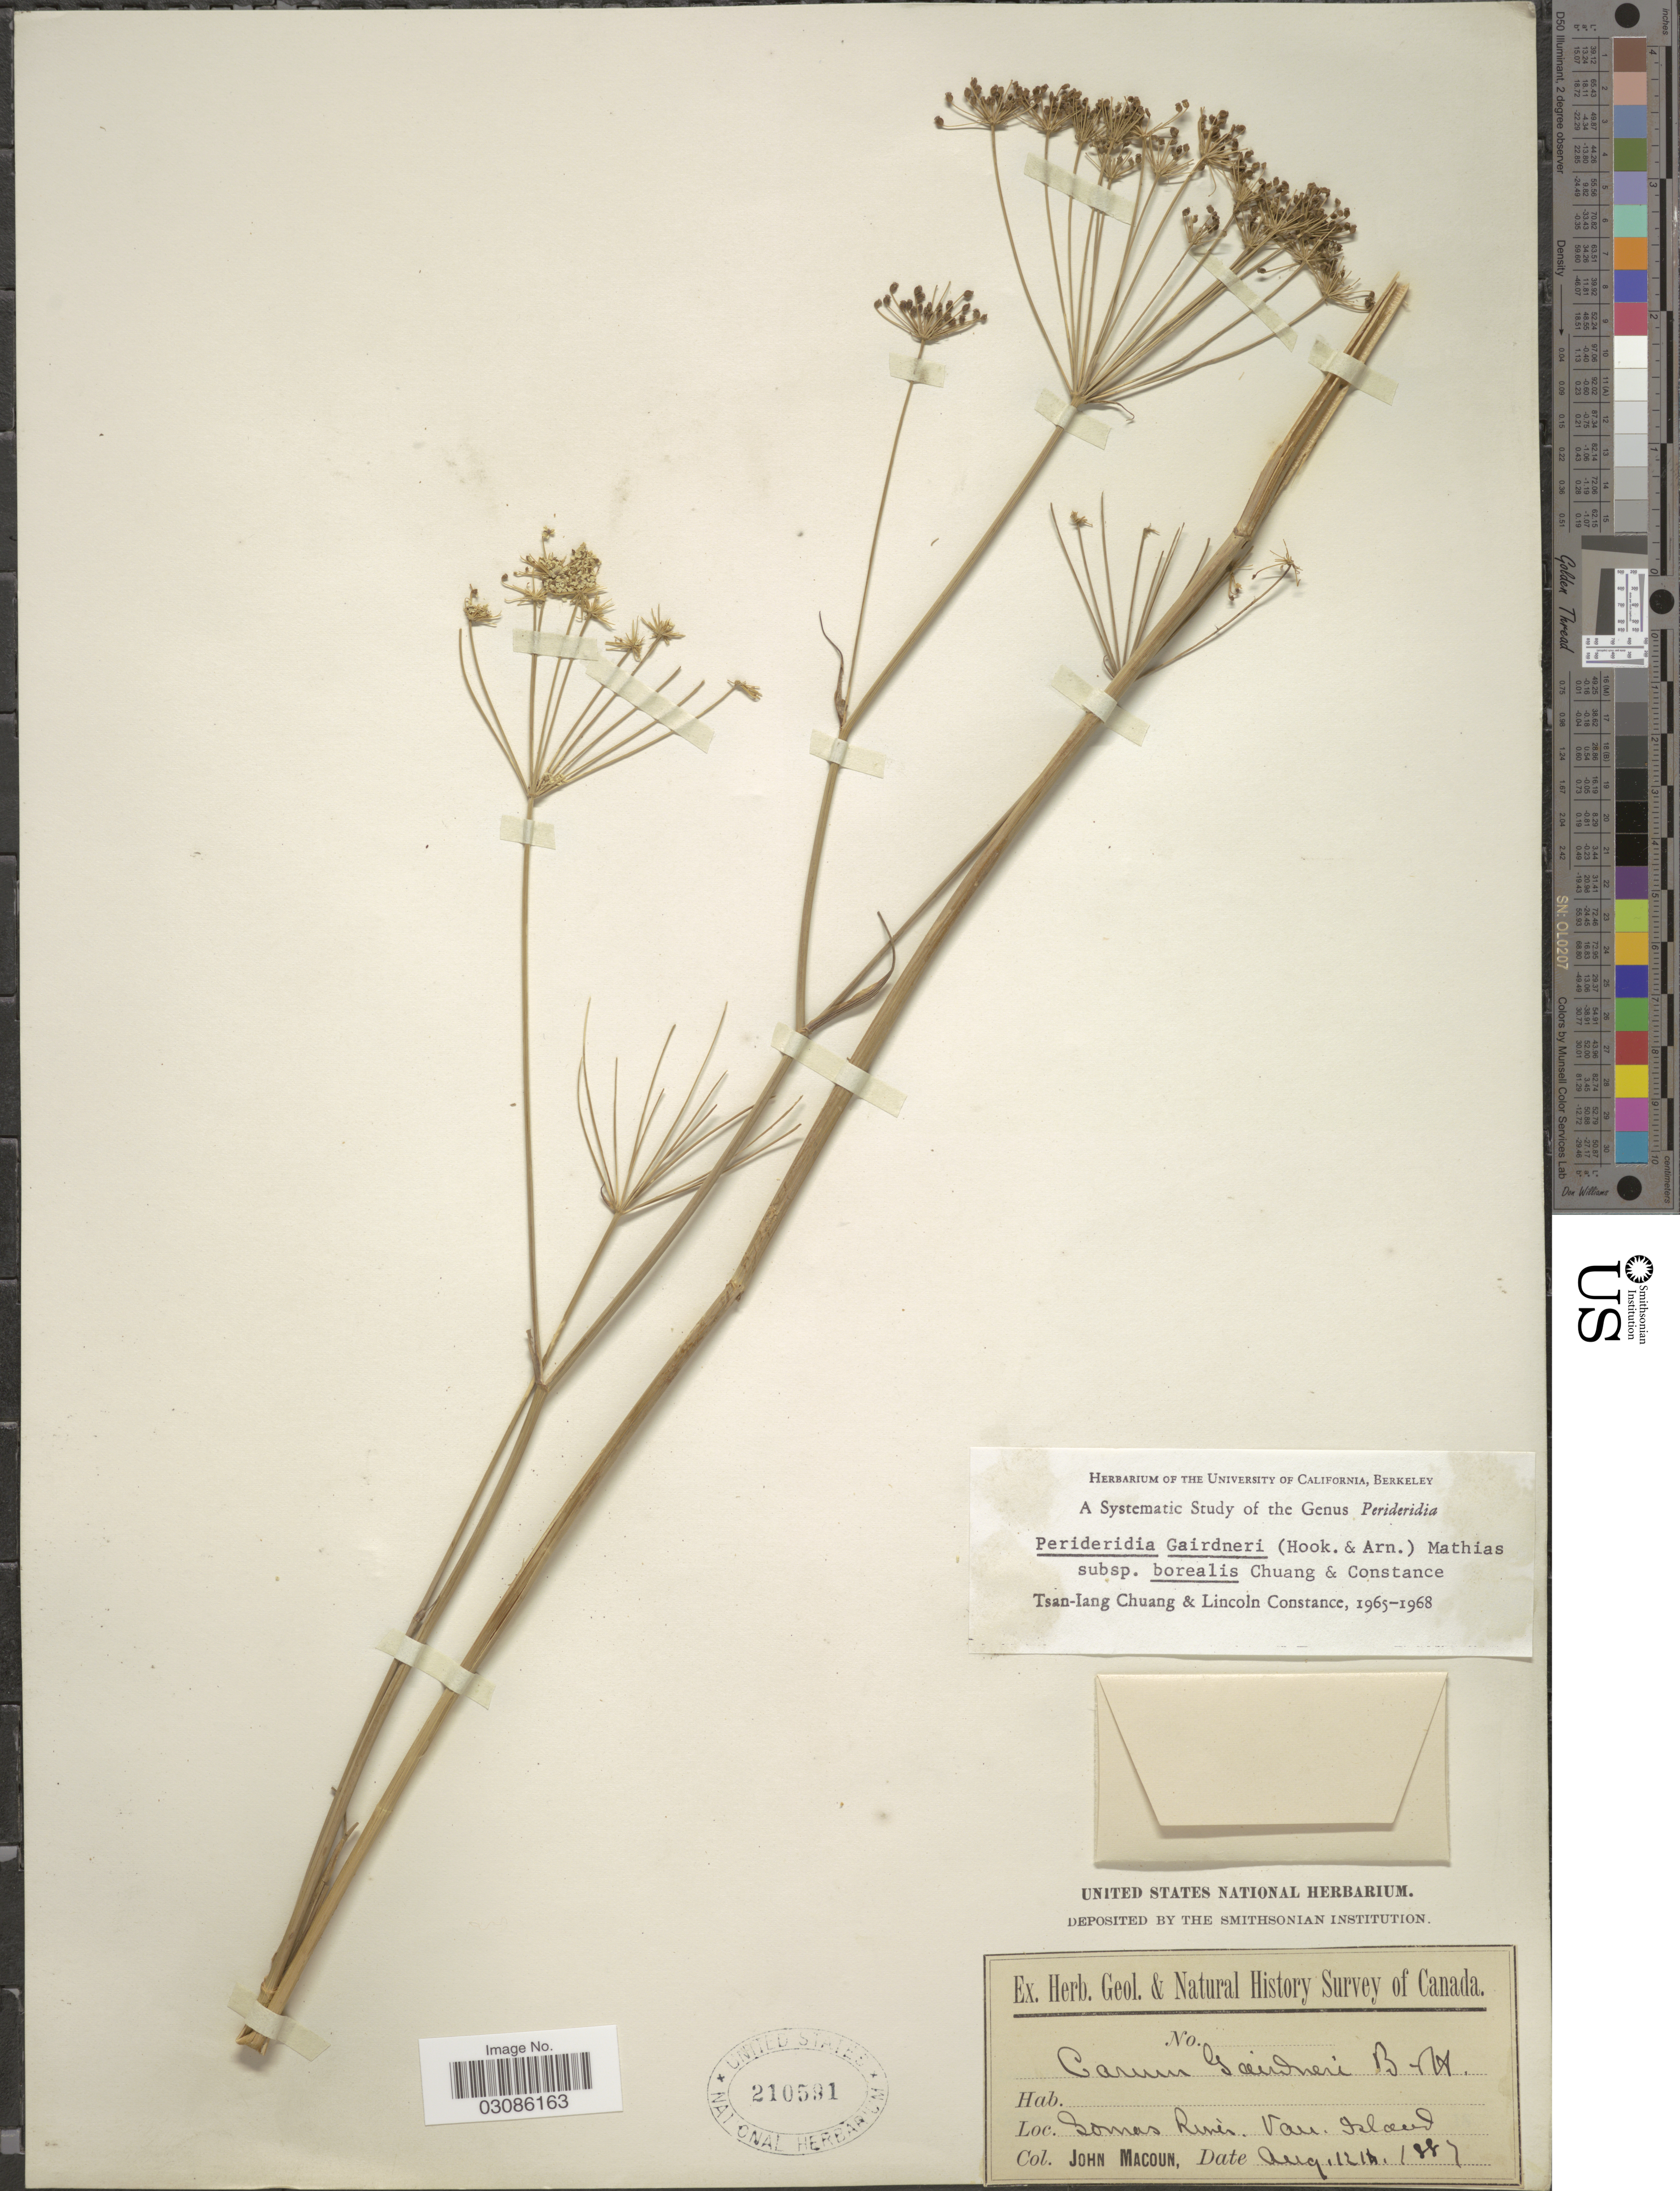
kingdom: Plantae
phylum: Tracheophyta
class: Magnoliopsida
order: Apiales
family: Apiaceae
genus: Perideridia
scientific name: Perideridia gairdneri subsp. borealis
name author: T.I. Chuang & Constance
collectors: J. Macoun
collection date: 1887-08-12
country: Canada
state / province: British Columbia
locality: Lomas River. Vanc. Island.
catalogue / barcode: US 210591